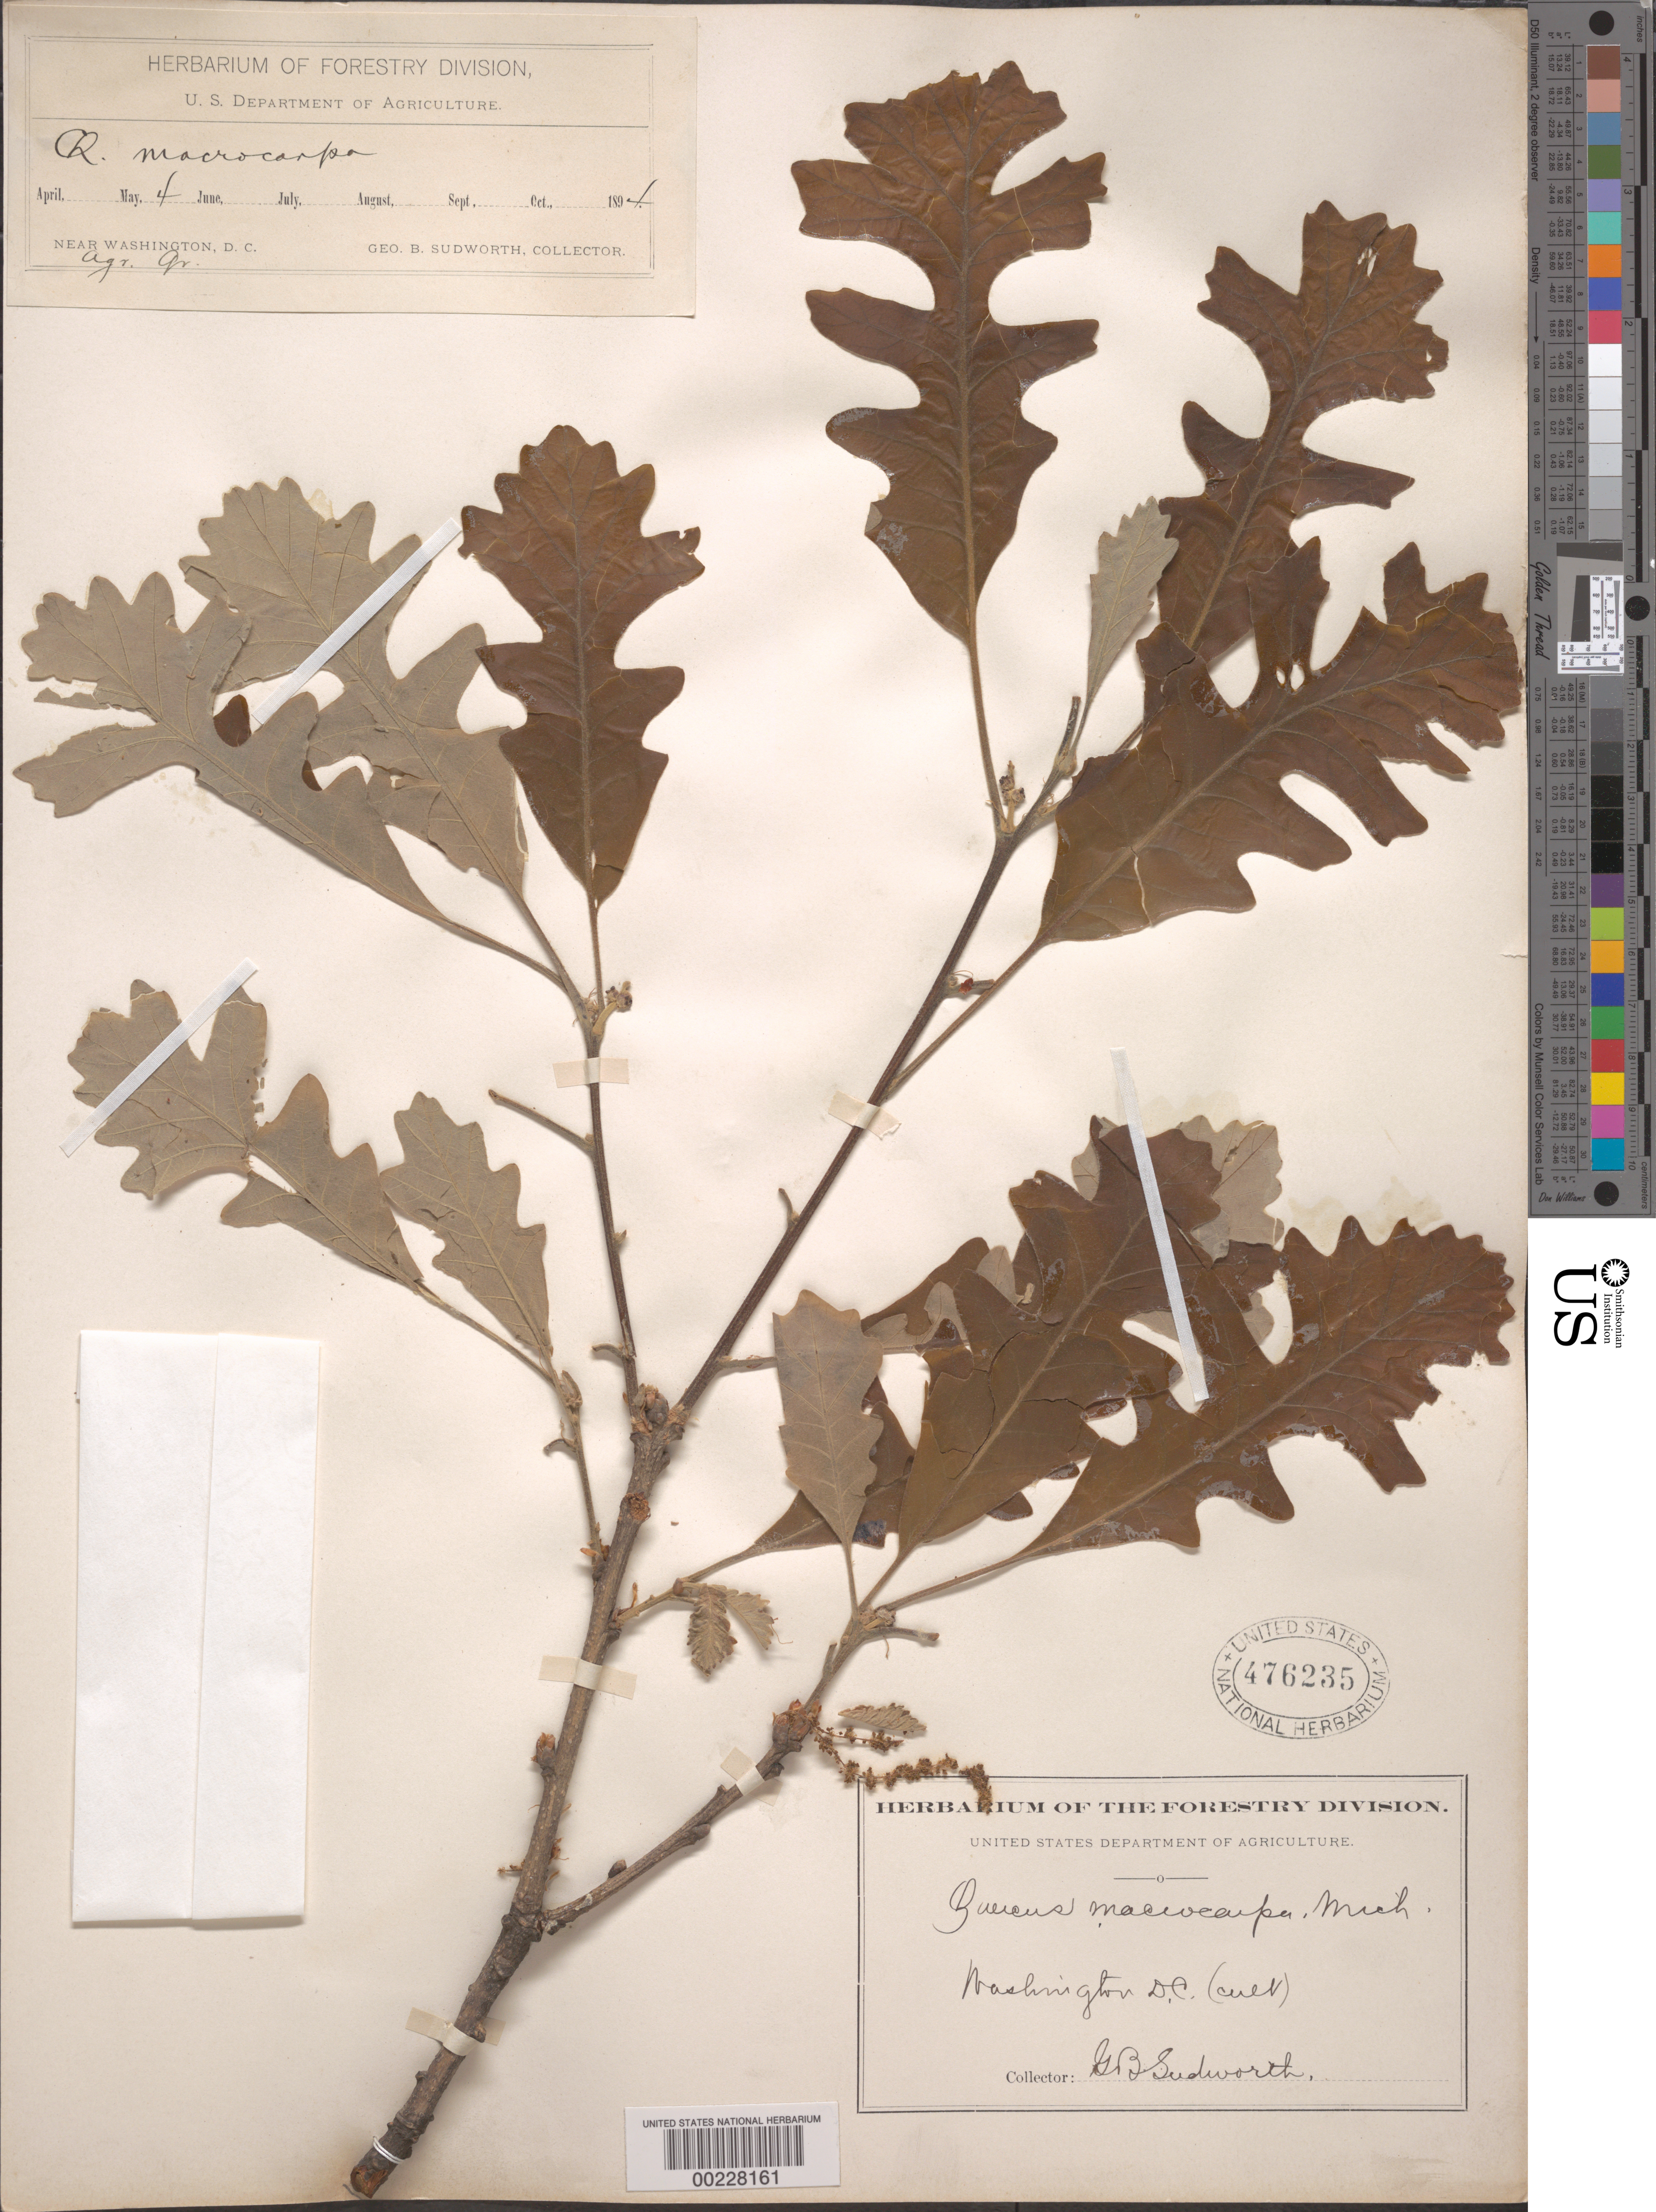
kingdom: Plantae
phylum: Tracheophyta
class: Magnoliopsida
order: Fagales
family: Fagaceae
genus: Quercus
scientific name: Quercus macrocarpa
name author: Michx.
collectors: G. B. Sudworth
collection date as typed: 04 May 1894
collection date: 1894-05-04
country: United States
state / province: District of Columbia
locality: Agricultural grounds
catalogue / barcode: US 476235